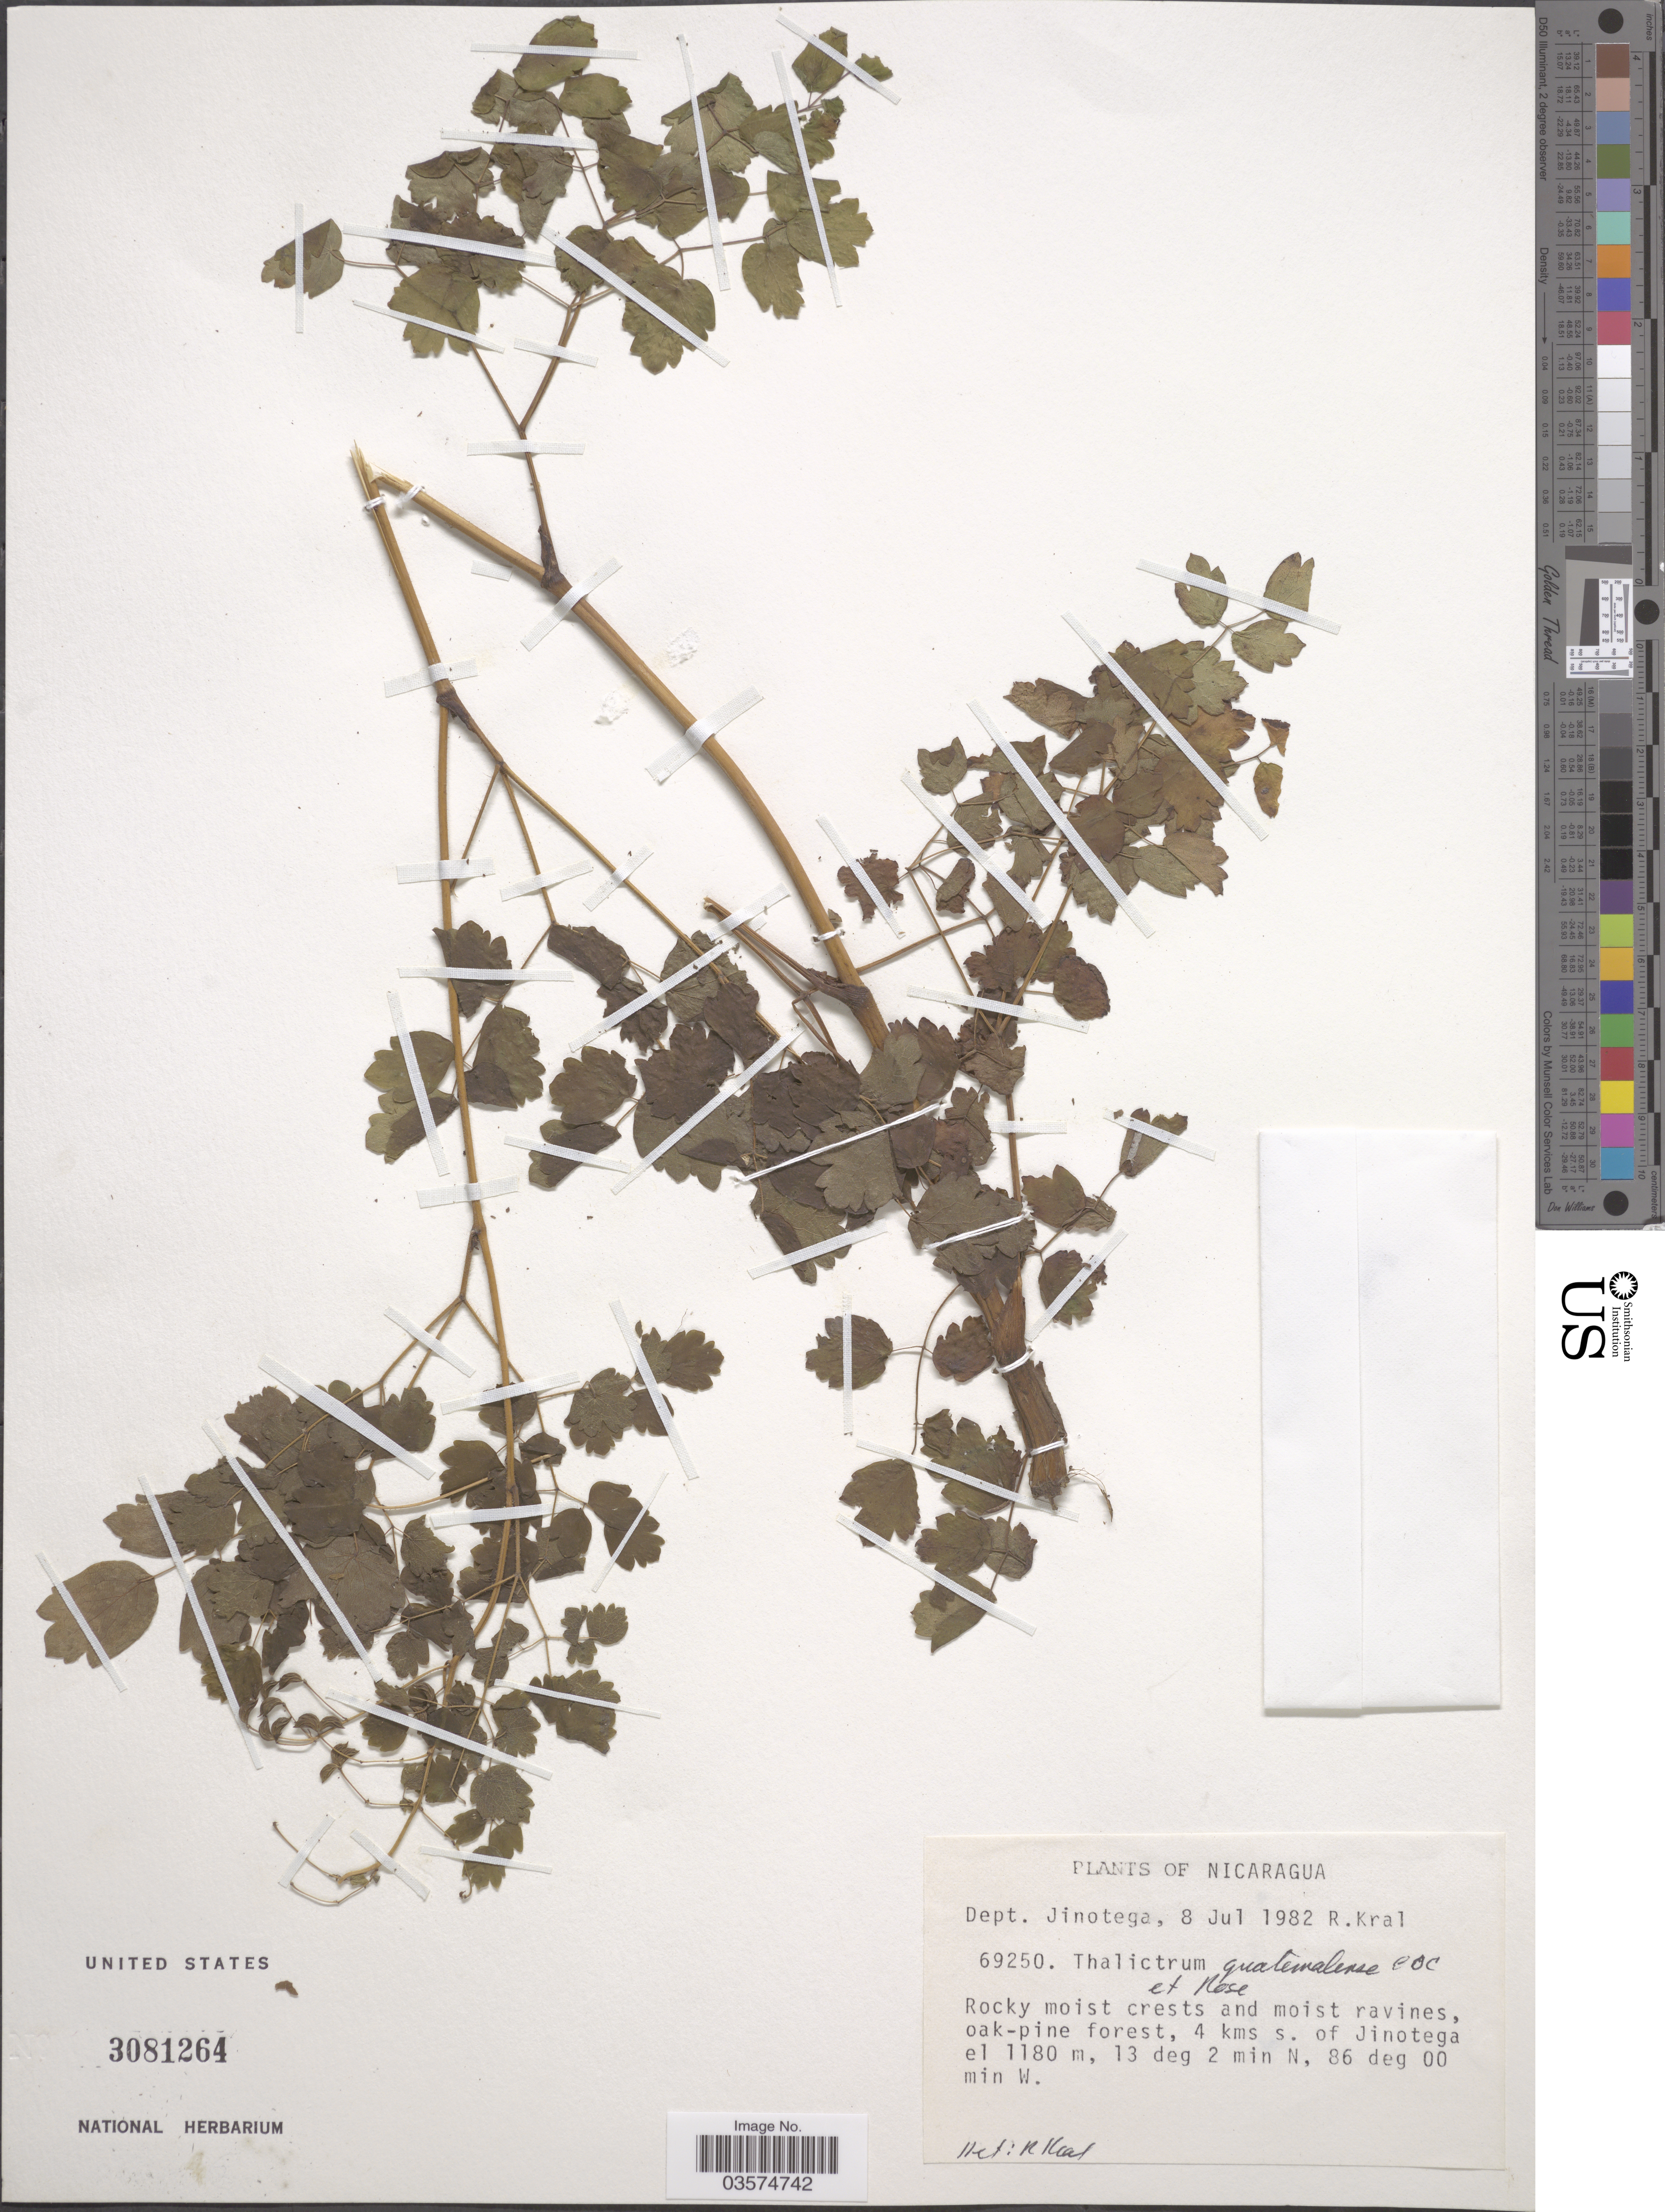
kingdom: Plantae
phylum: Tracheophyta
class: Magnoliopsida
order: Ranunculales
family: Ranunculaceae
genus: Thalictrum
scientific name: Thalictrum guatemalense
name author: C. DC. & Rose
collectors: R. Kral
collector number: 69250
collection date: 1982-07-08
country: Nicaragua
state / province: Jinotega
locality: Rocky moist crest and moist ravines, oak-pine forest, 4 kms s. of Jinotega.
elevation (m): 1180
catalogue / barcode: US 3081264